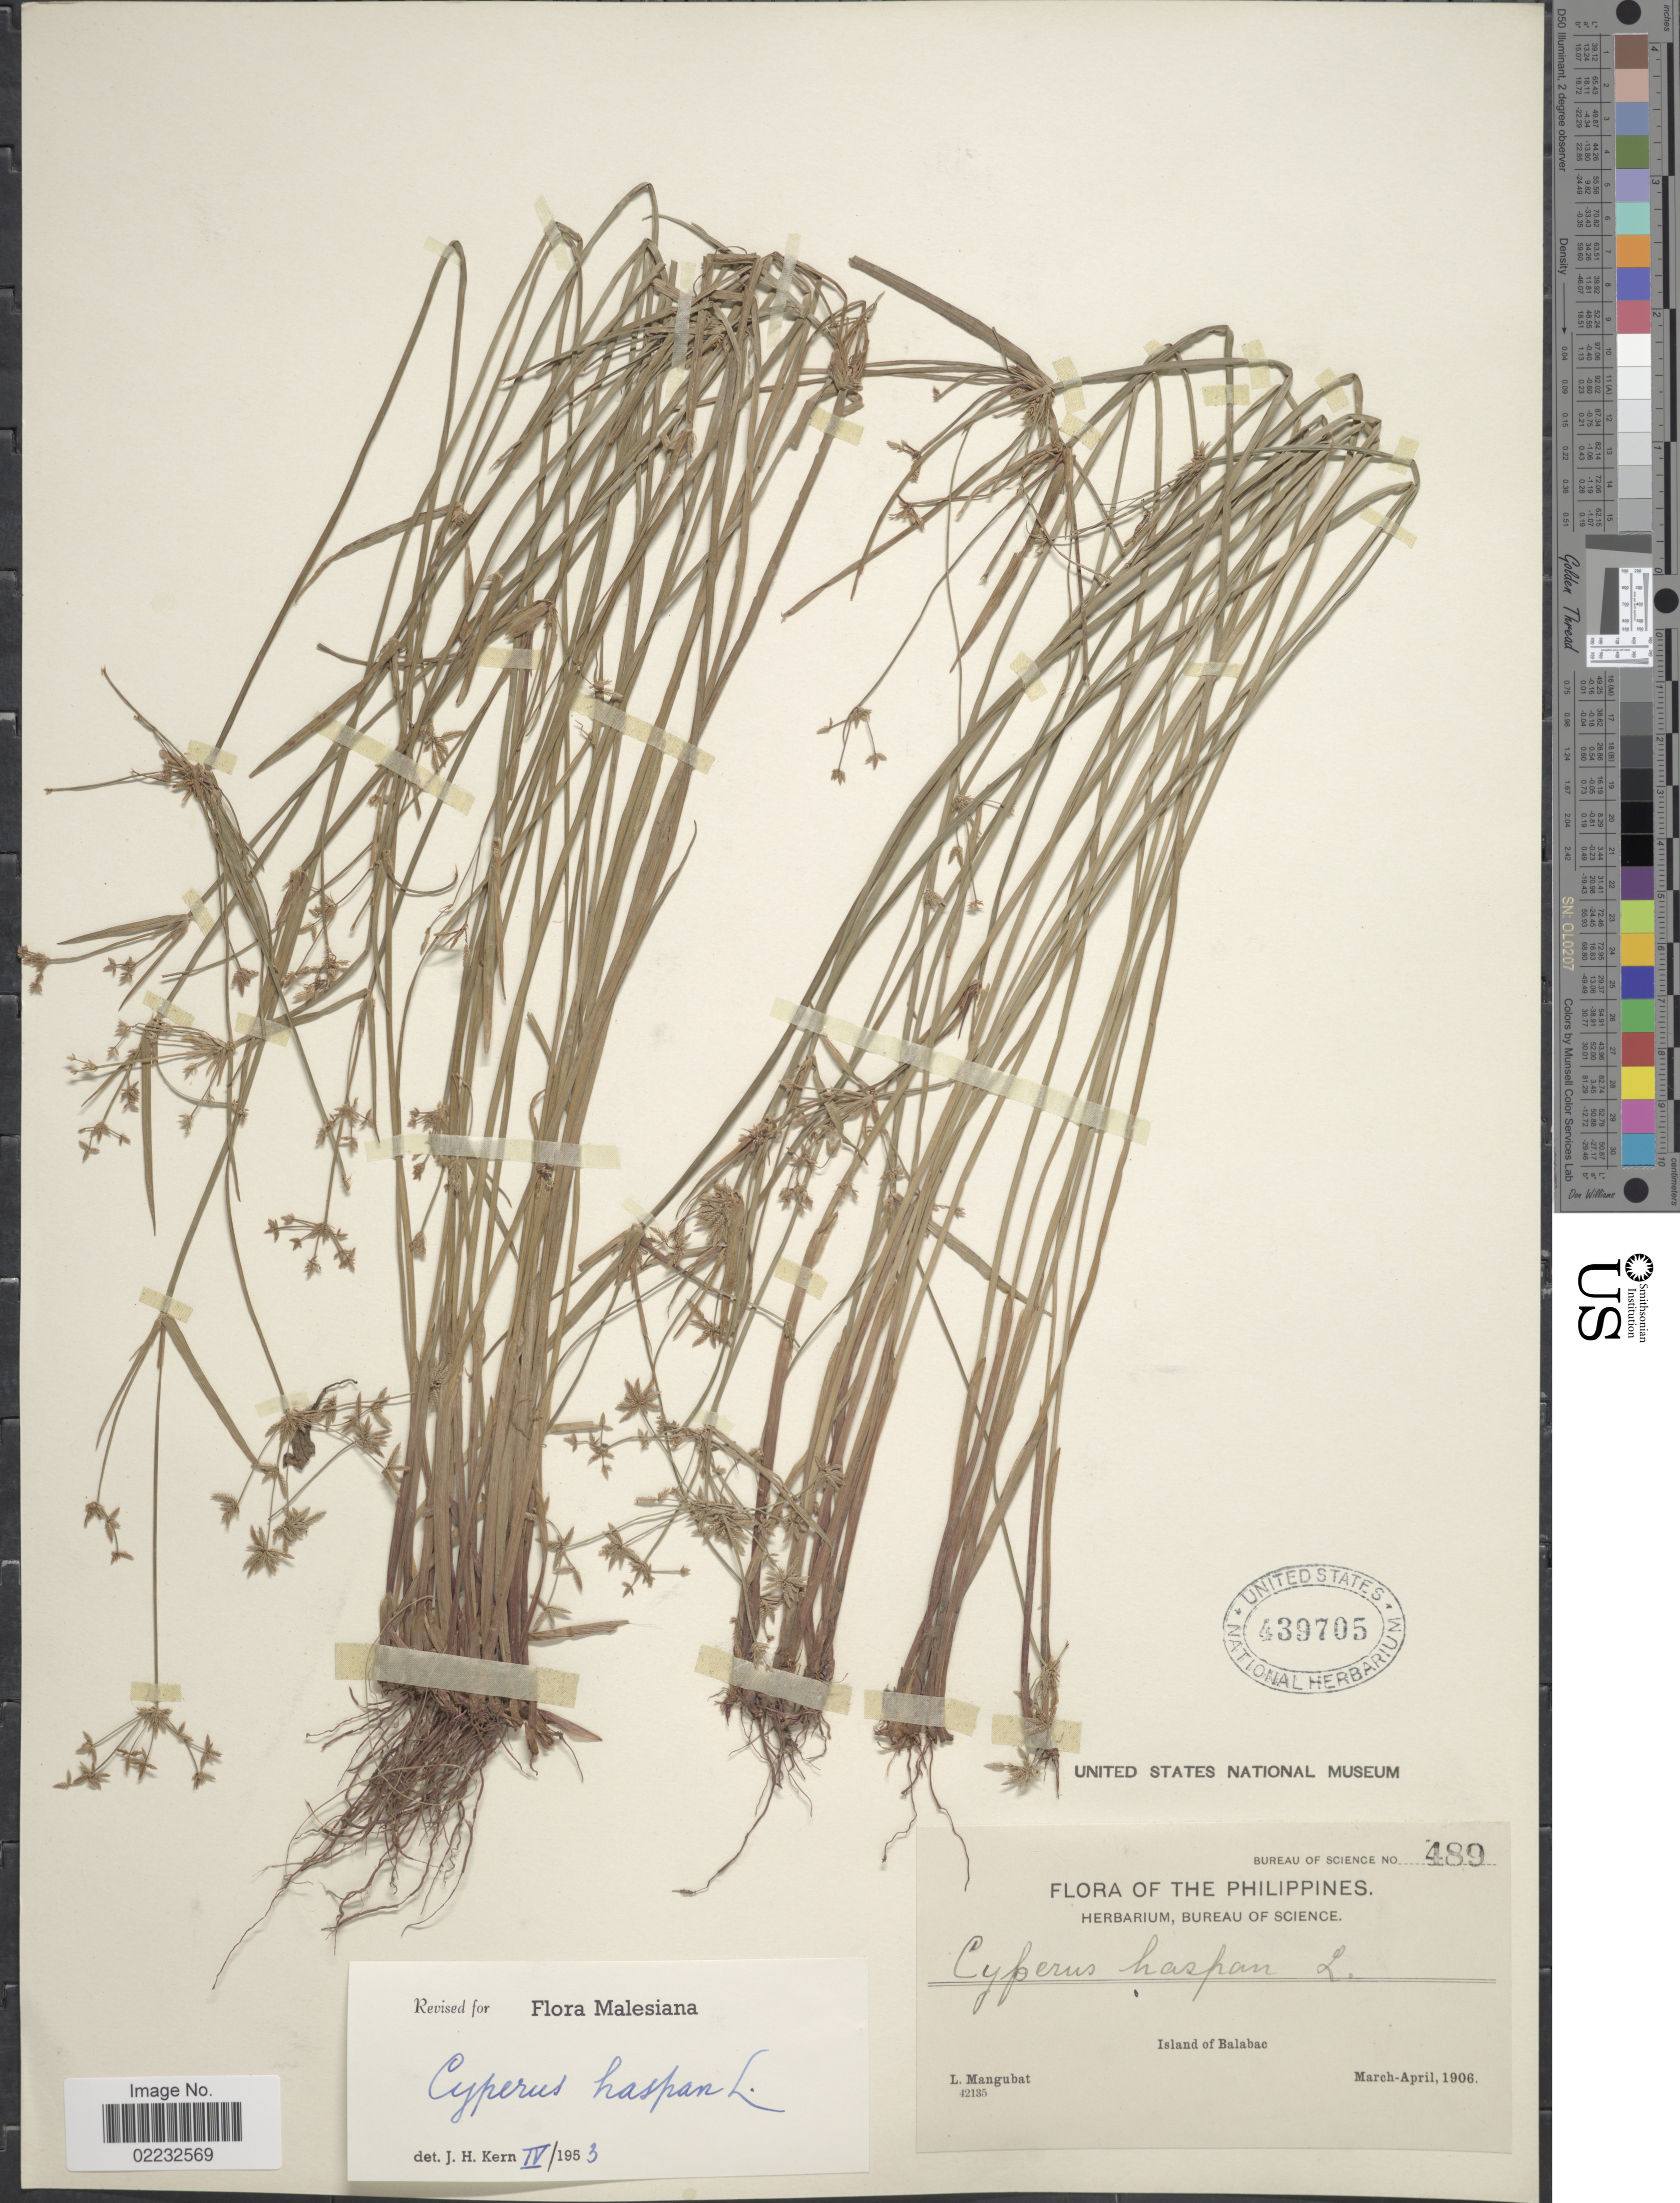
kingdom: Plantae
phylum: Tracheophyta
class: Liliopsida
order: Poales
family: Cyperaceae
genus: Cyperus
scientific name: Cyperus haspan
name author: L.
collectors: L. Mangubat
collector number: Bureau of Science 489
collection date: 1906-03/1906-04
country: Philippines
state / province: Mimaropa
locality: Island of Balabac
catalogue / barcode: US 439705